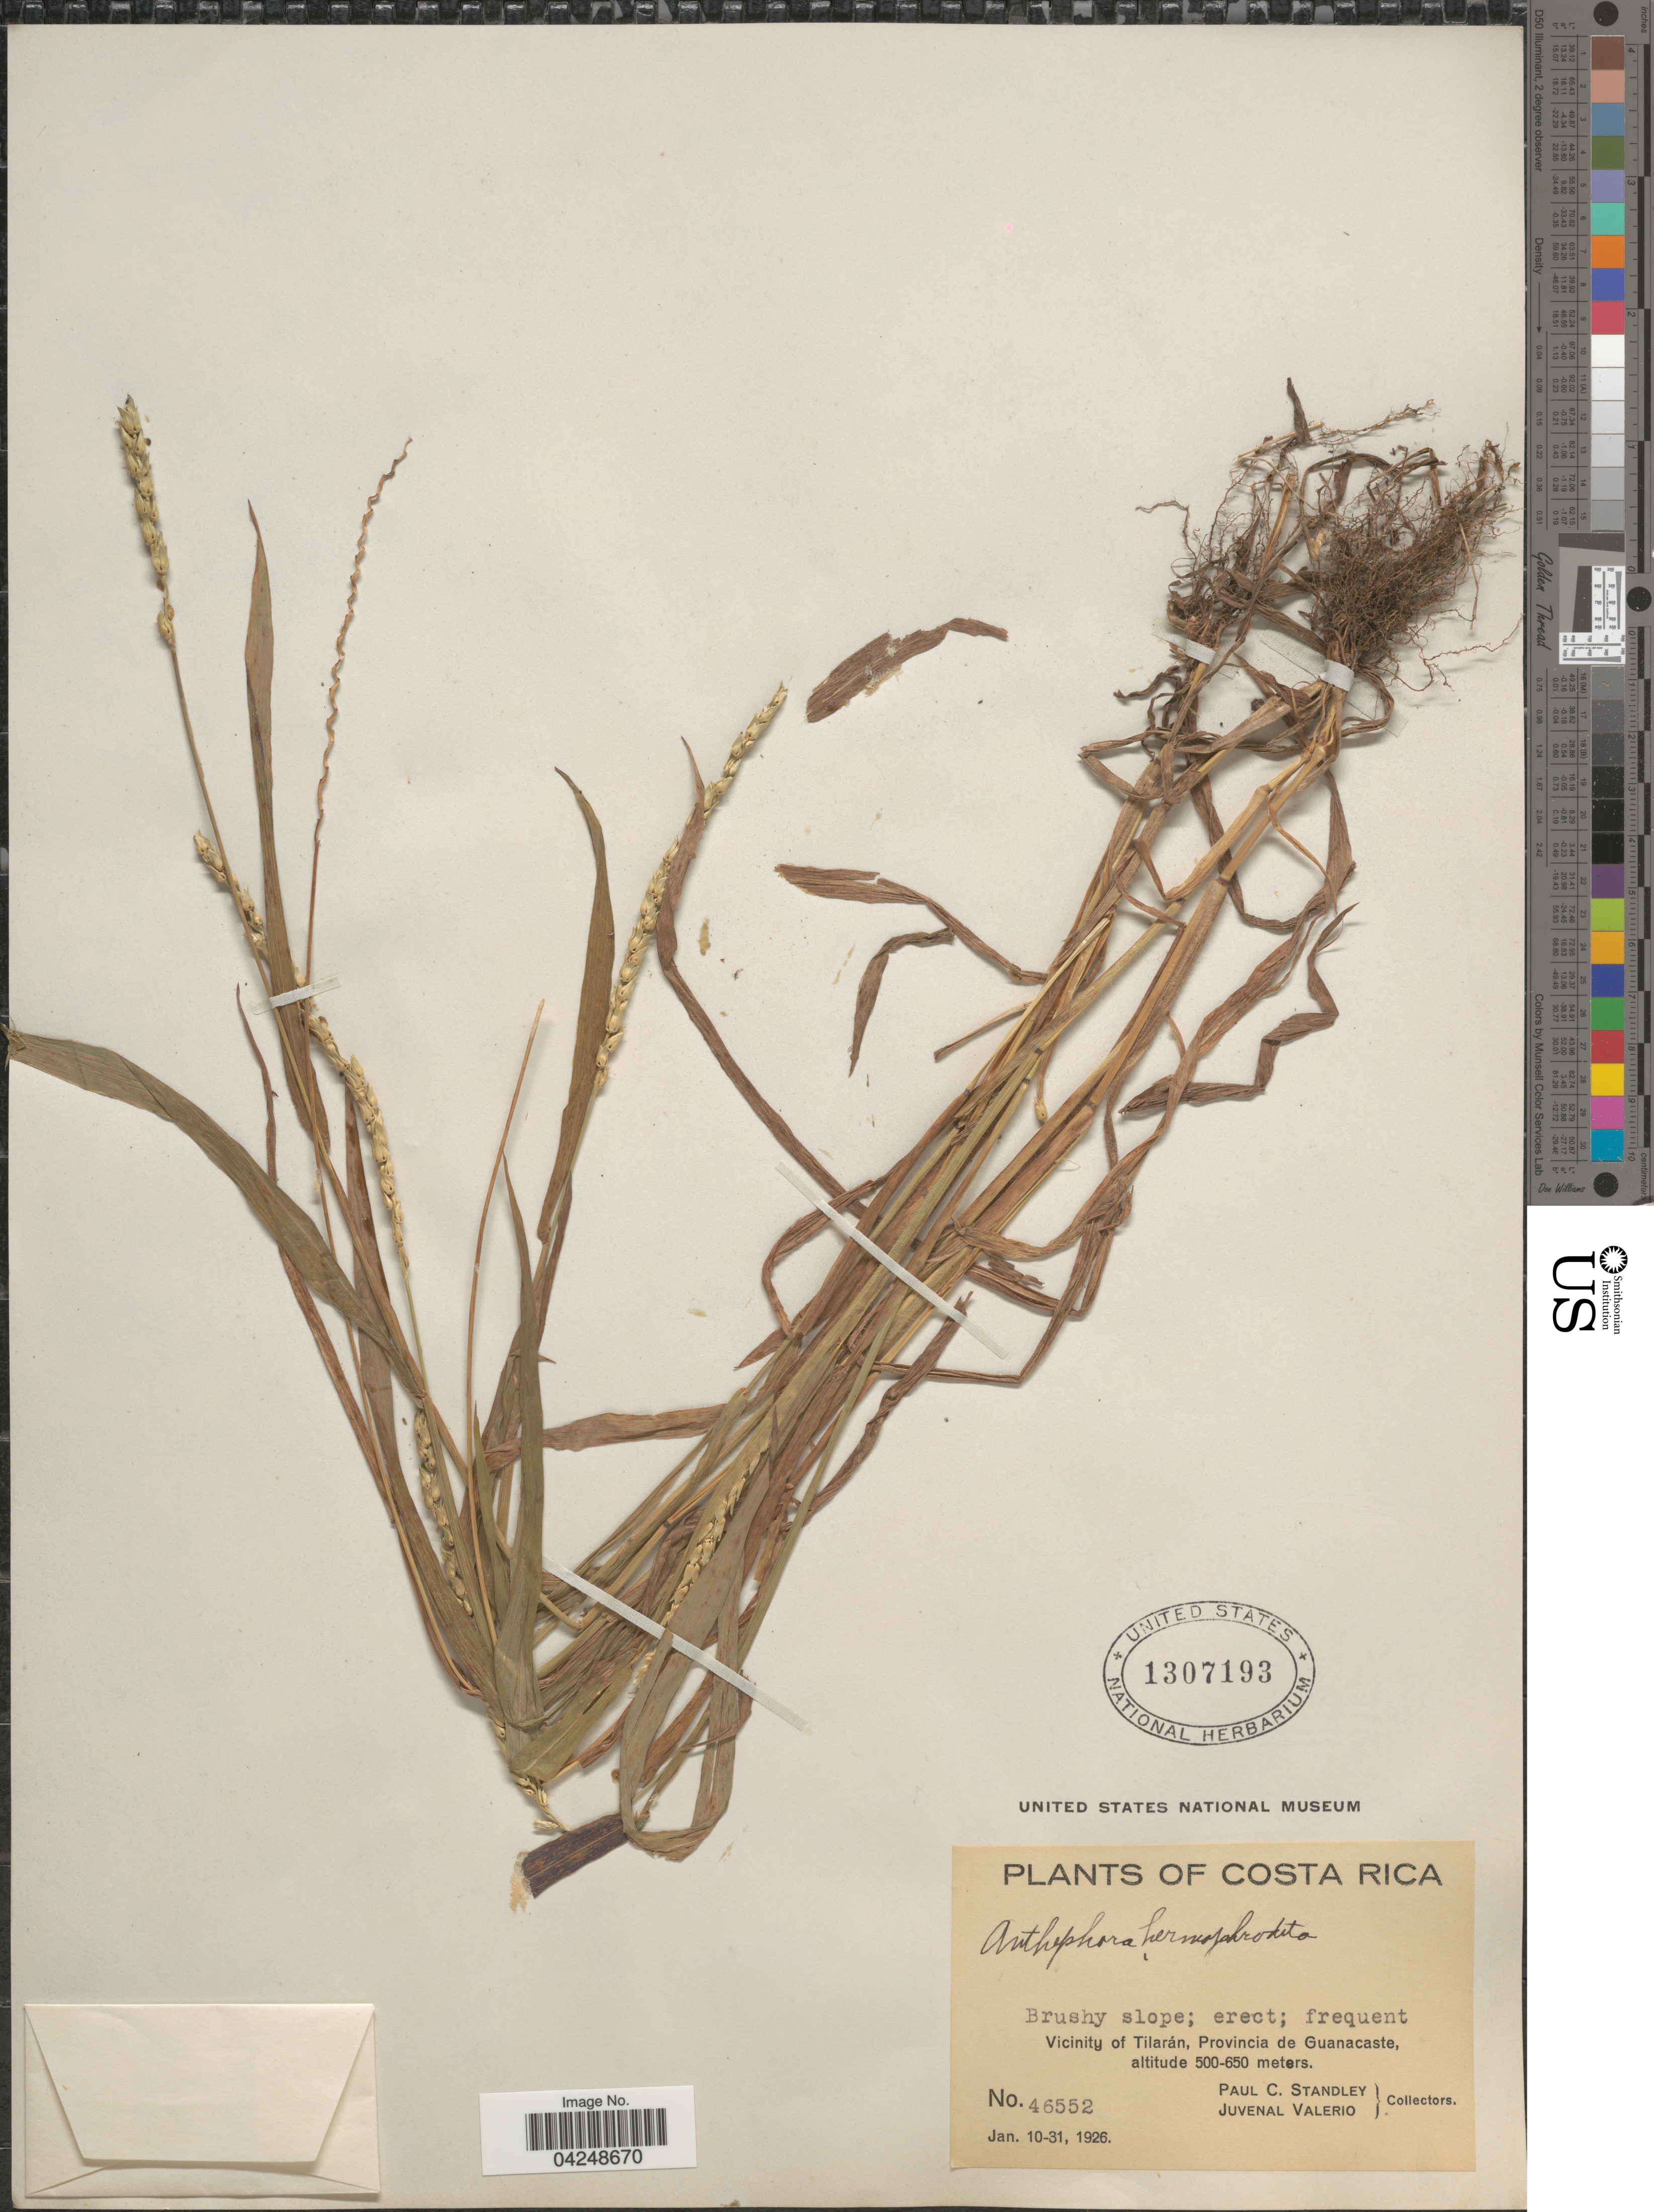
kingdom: Plantae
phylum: Tracheophyta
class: Liliopsida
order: Poales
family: Poaceae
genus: Anthephora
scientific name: Anthephora hermaphrodita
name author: (L.) Kuntze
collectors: P. C. Standley & J. Valerio R.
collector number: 46552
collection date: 1926-01-10/1926-01-31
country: Costa Rica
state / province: Guanacaste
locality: Vicinity of Tilarán.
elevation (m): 500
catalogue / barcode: US 1307193